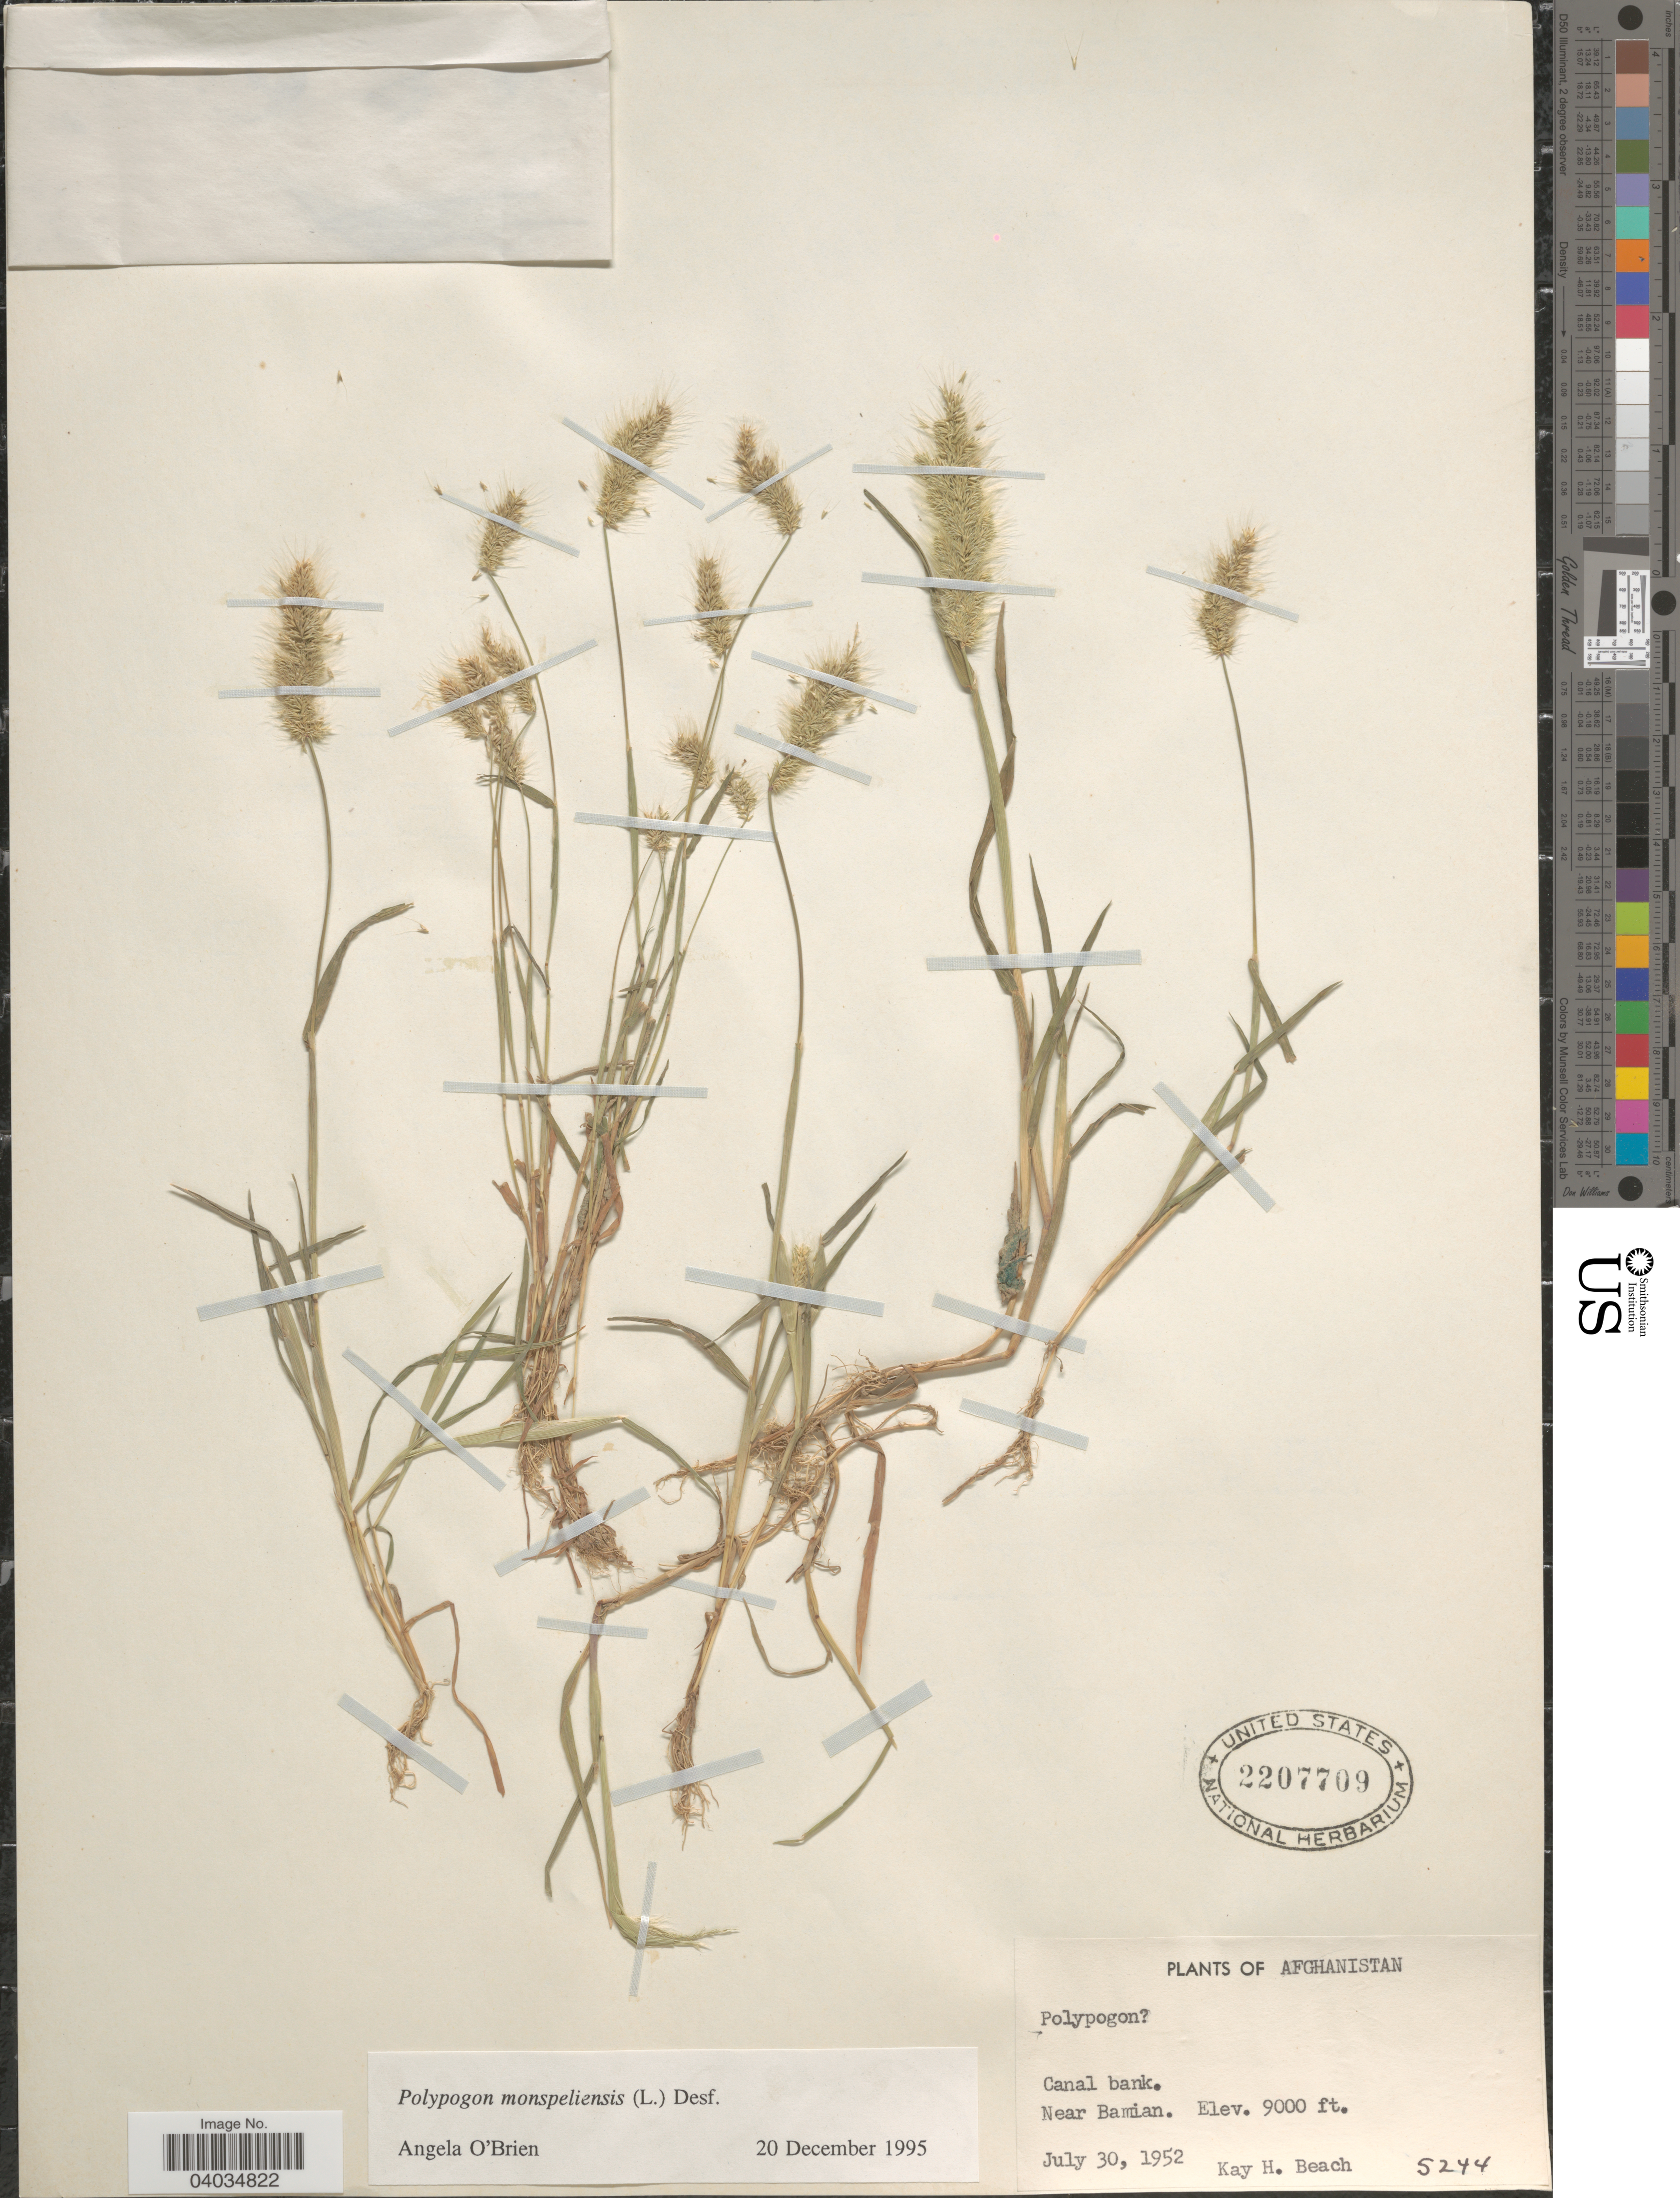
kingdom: Plantae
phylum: Tracheophyta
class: Liliopsida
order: Poales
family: Poaceae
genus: Polypogon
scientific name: Polypogon monspeliensis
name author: (L.) Desf.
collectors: K. H. Beach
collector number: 5244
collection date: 1952-07-30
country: Afghanistan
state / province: Bamian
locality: Canal bank. Near Bamian.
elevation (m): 2743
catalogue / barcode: US 2207709